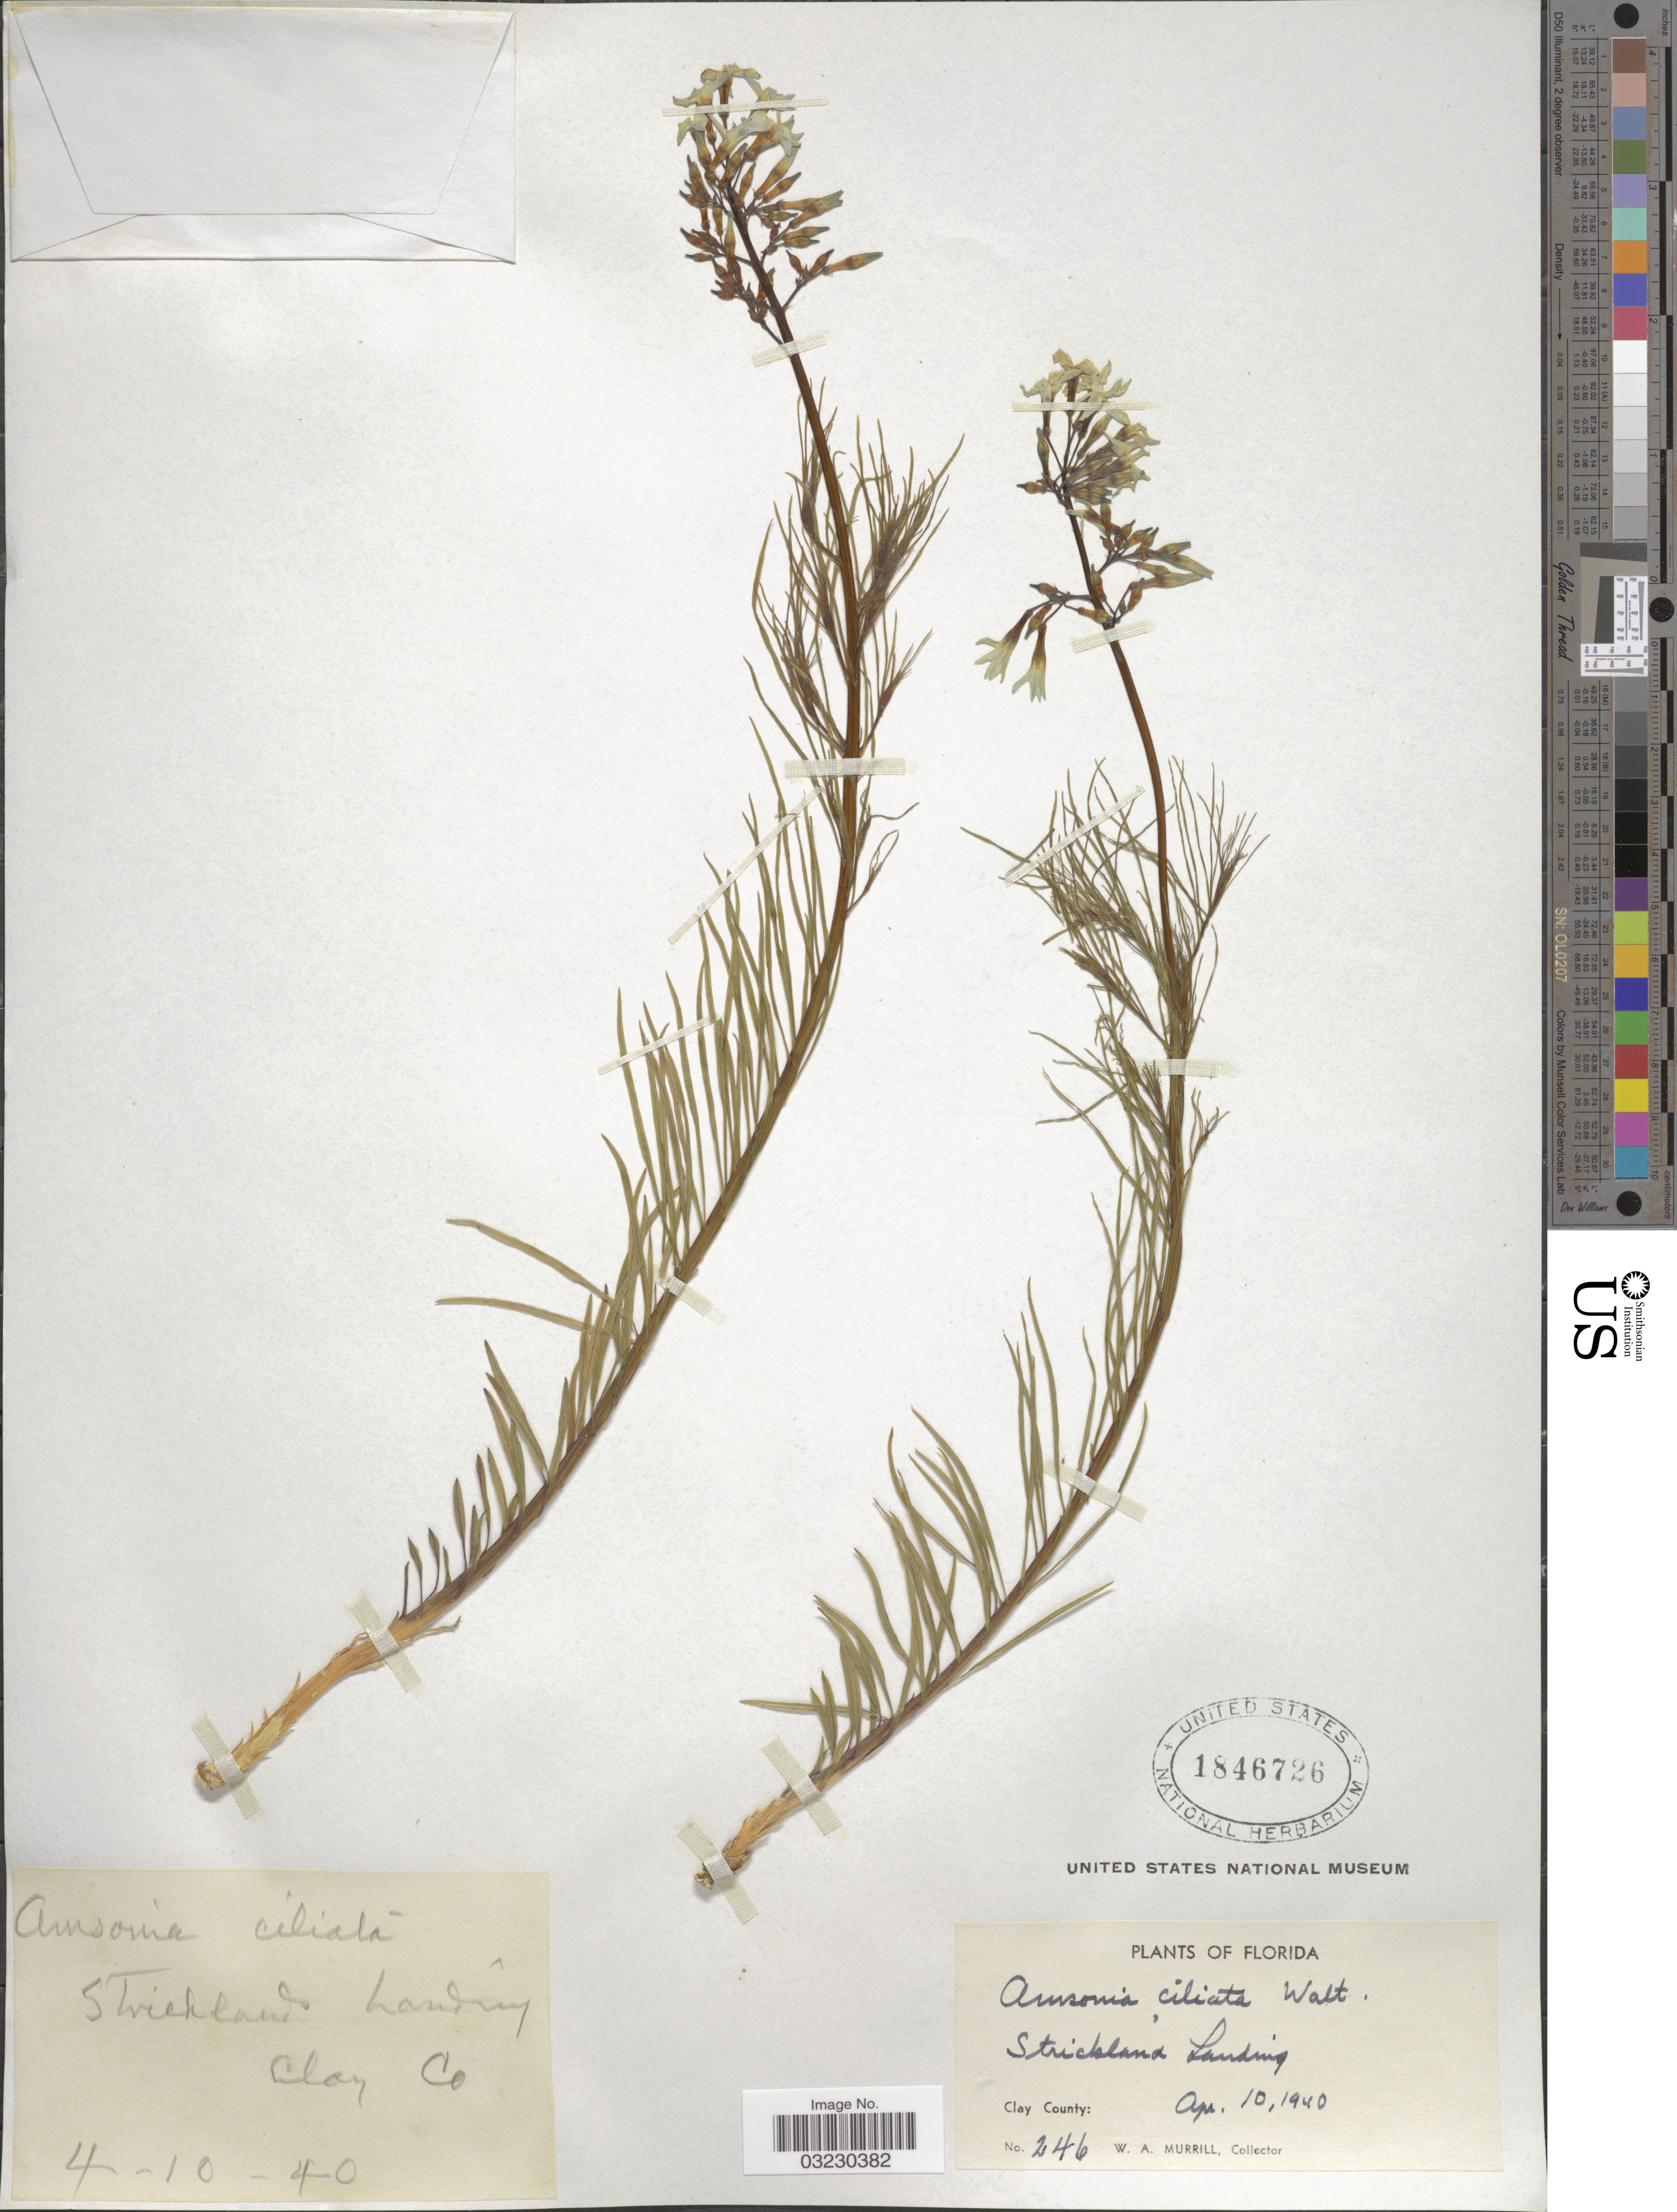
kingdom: Plantae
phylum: Tracheophyta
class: Magnoliopsida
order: Gentianales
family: Apocynaceae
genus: Amsonia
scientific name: Amsonia ciliata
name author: Walter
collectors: W. A. Murrill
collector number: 246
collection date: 1940-04-10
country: United States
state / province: Florida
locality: Strickland Landing. Clay County.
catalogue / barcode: US 1846726